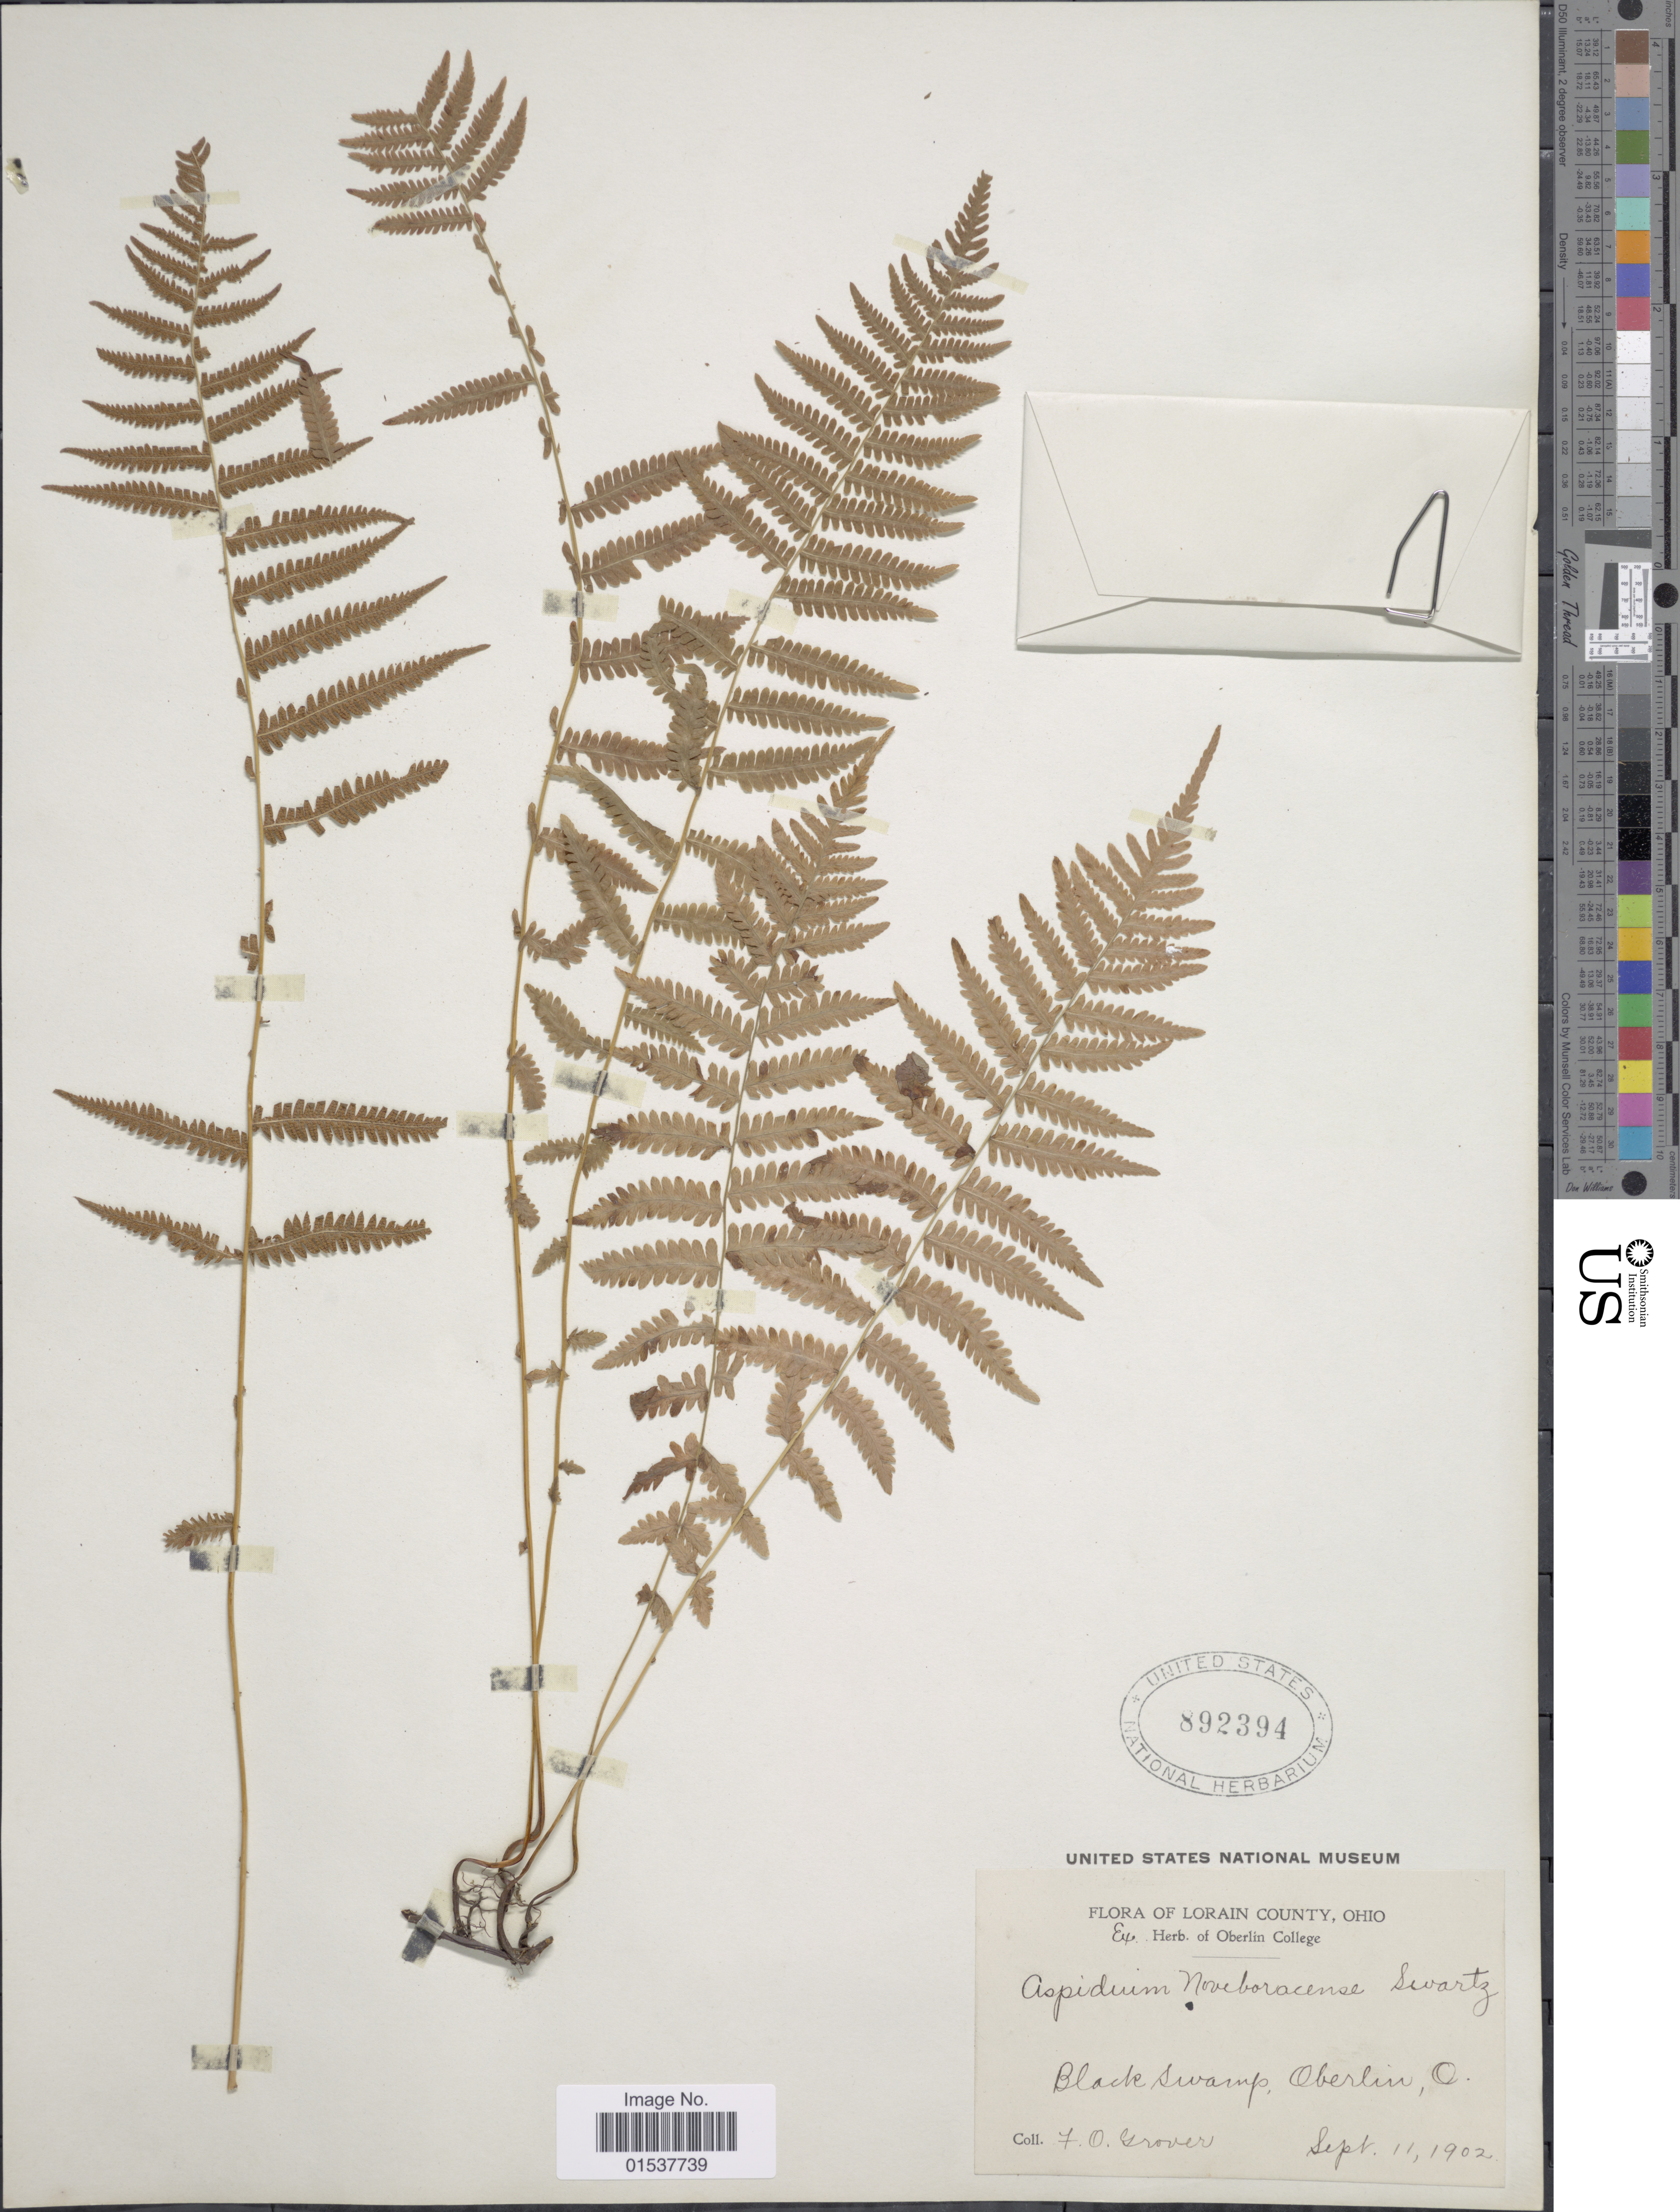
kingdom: Plantae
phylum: Tracheophyta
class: Polypodiopsida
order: Polypodiales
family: Thelypteridaceae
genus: Parathelypteris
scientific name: Parathelypteris noveboracensis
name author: (L.) Ching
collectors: F. Grover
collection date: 1902-09-11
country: United States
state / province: Ohio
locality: Lorain County, Black swamp, Oberlin, O.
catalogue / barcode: US 892394